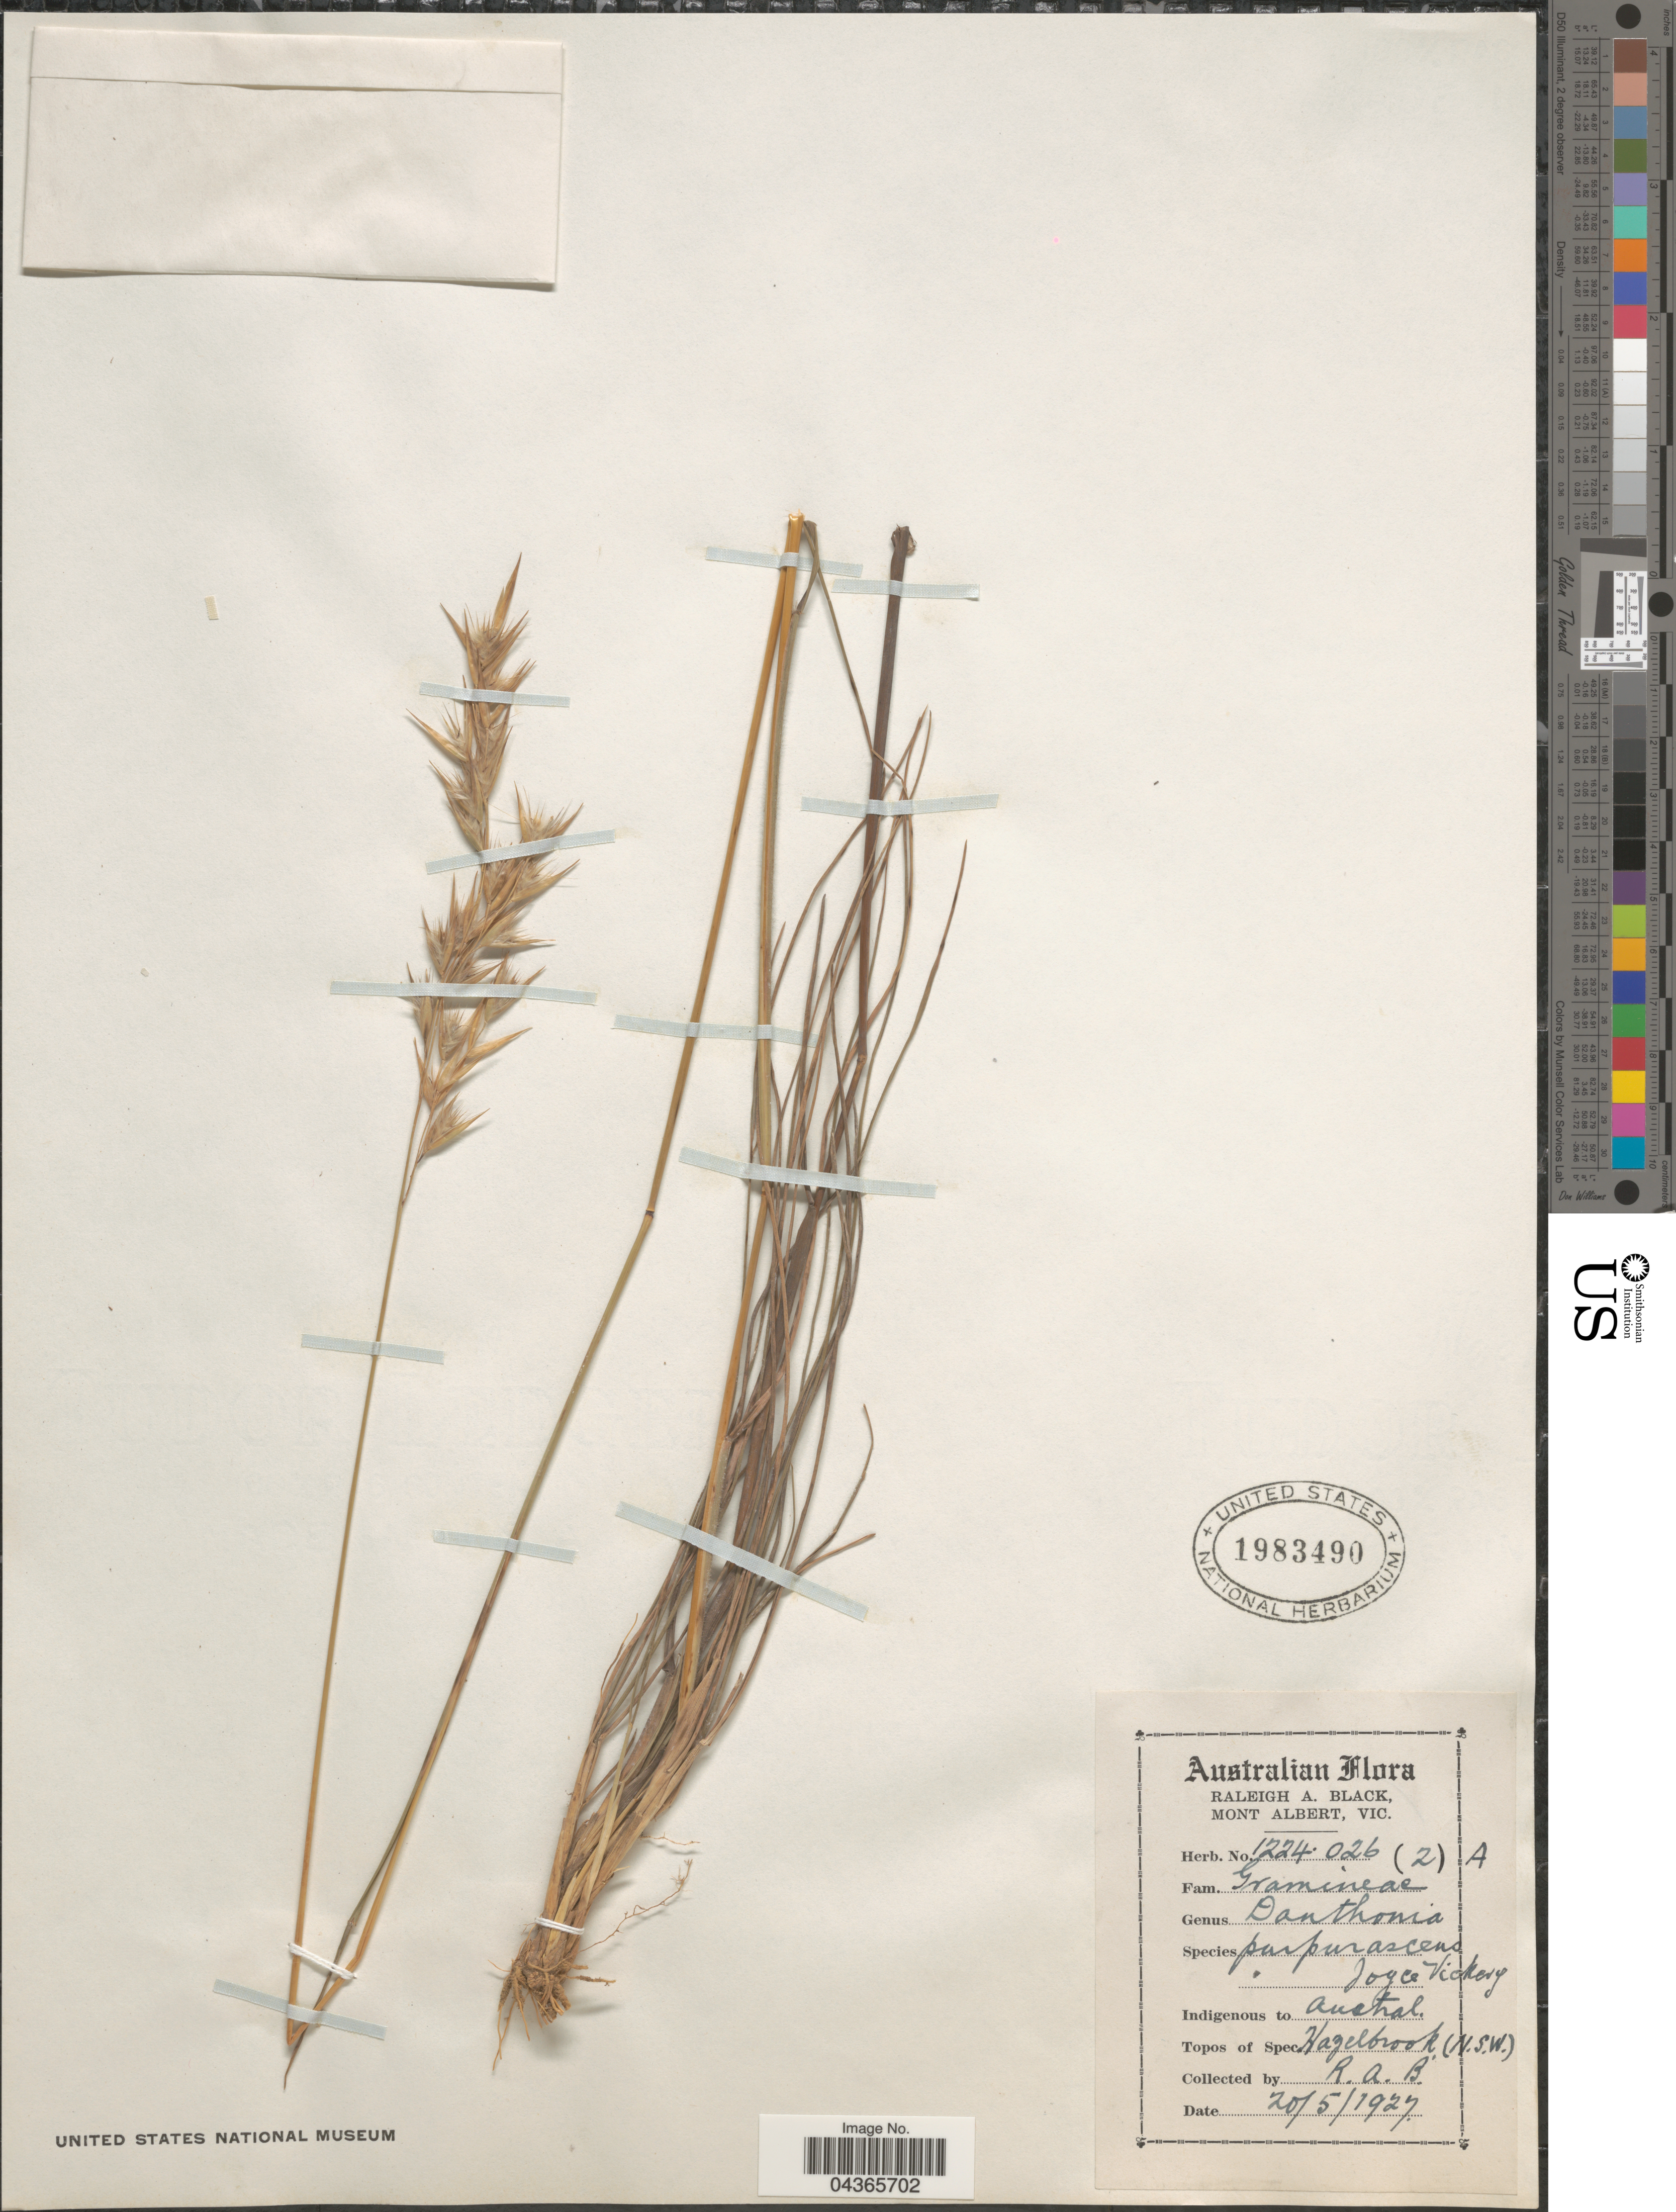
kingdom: Plantae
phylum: Tracheophyta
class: Liliopsida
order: Poales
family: Poaceae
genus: Rytidosperma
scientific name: Rytidosperma tenuius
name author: (Steud.) O.E. Erikss. et al.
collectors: R. A. Black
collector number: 1224026(2)A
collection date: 1927-05-20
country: Australia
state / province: New South Wales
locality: Hazelbrook.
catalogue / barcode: US 1983490